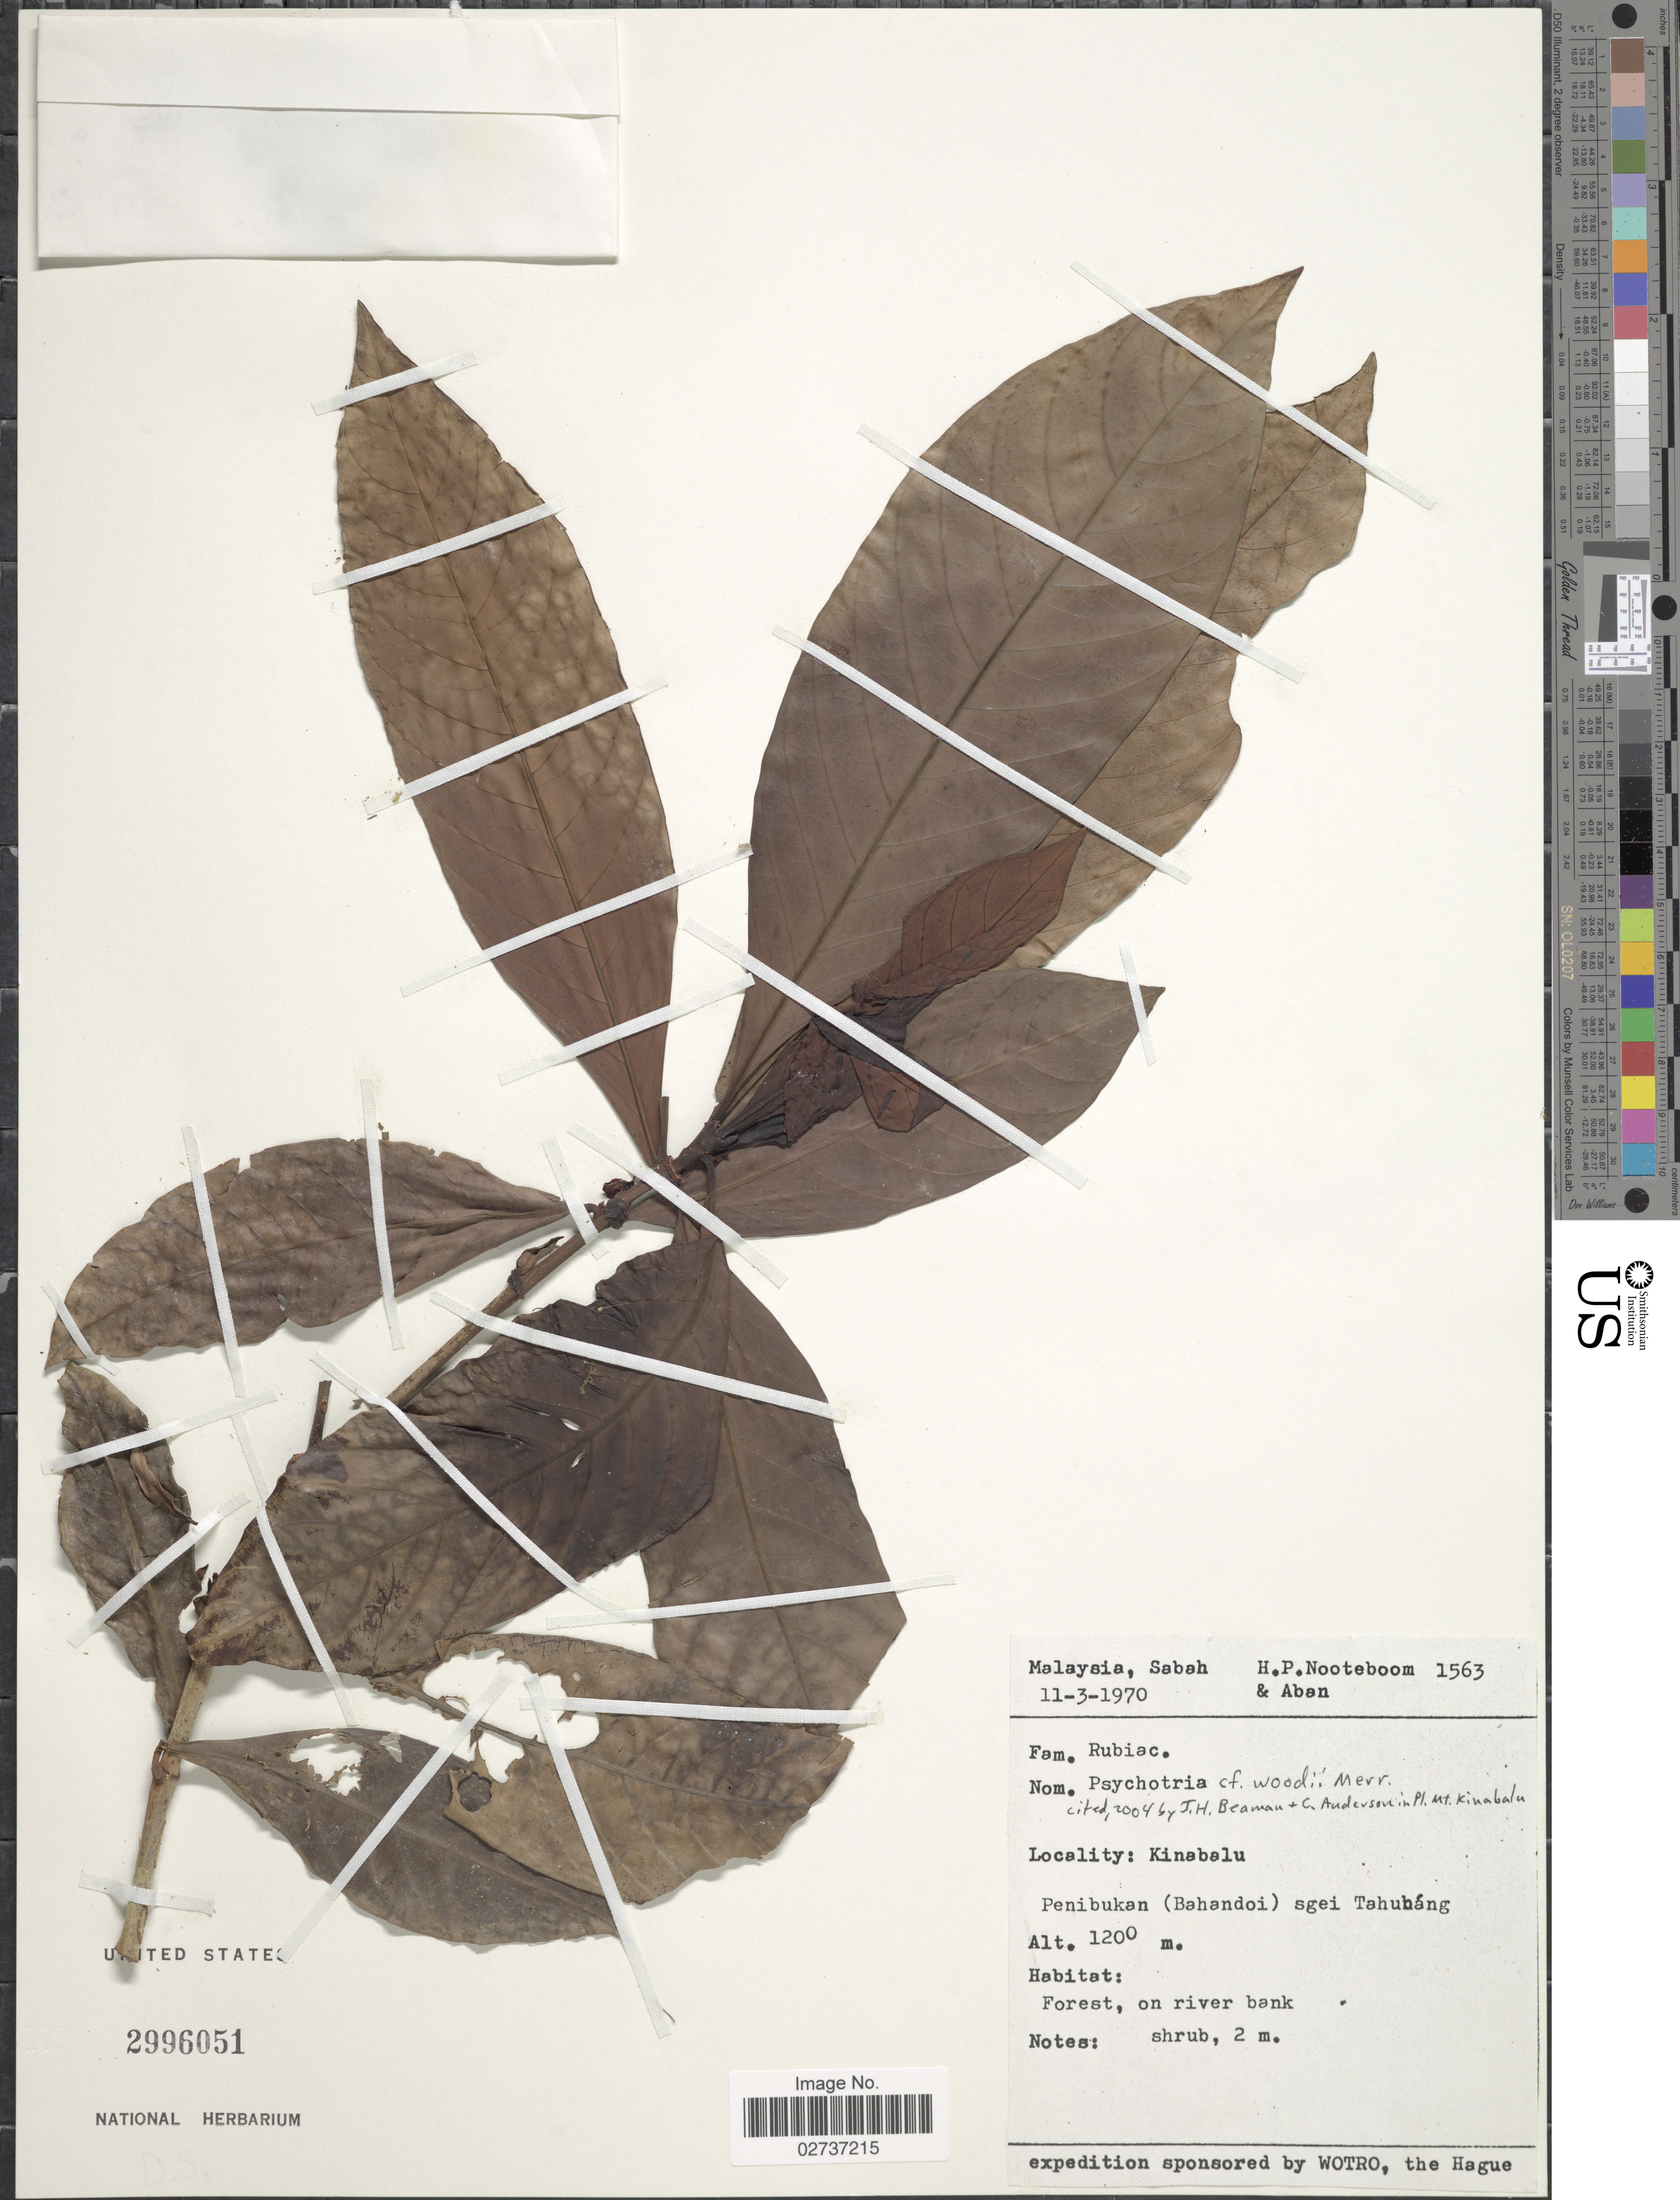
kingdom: Plantae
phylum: Tracheophyta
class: Magnoliopsida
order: Gentianales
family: Rubiaceae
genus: Psychotria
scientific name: Psychotria woodii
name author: Merr.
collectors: H. P. Nooteboom & -- Aben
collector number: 1563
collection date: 1970-03-11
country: Malaysia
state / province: Sabah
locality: Penibukan (Bahandoi) sgei Tahubang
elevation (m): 1200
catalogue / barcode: US 2996051